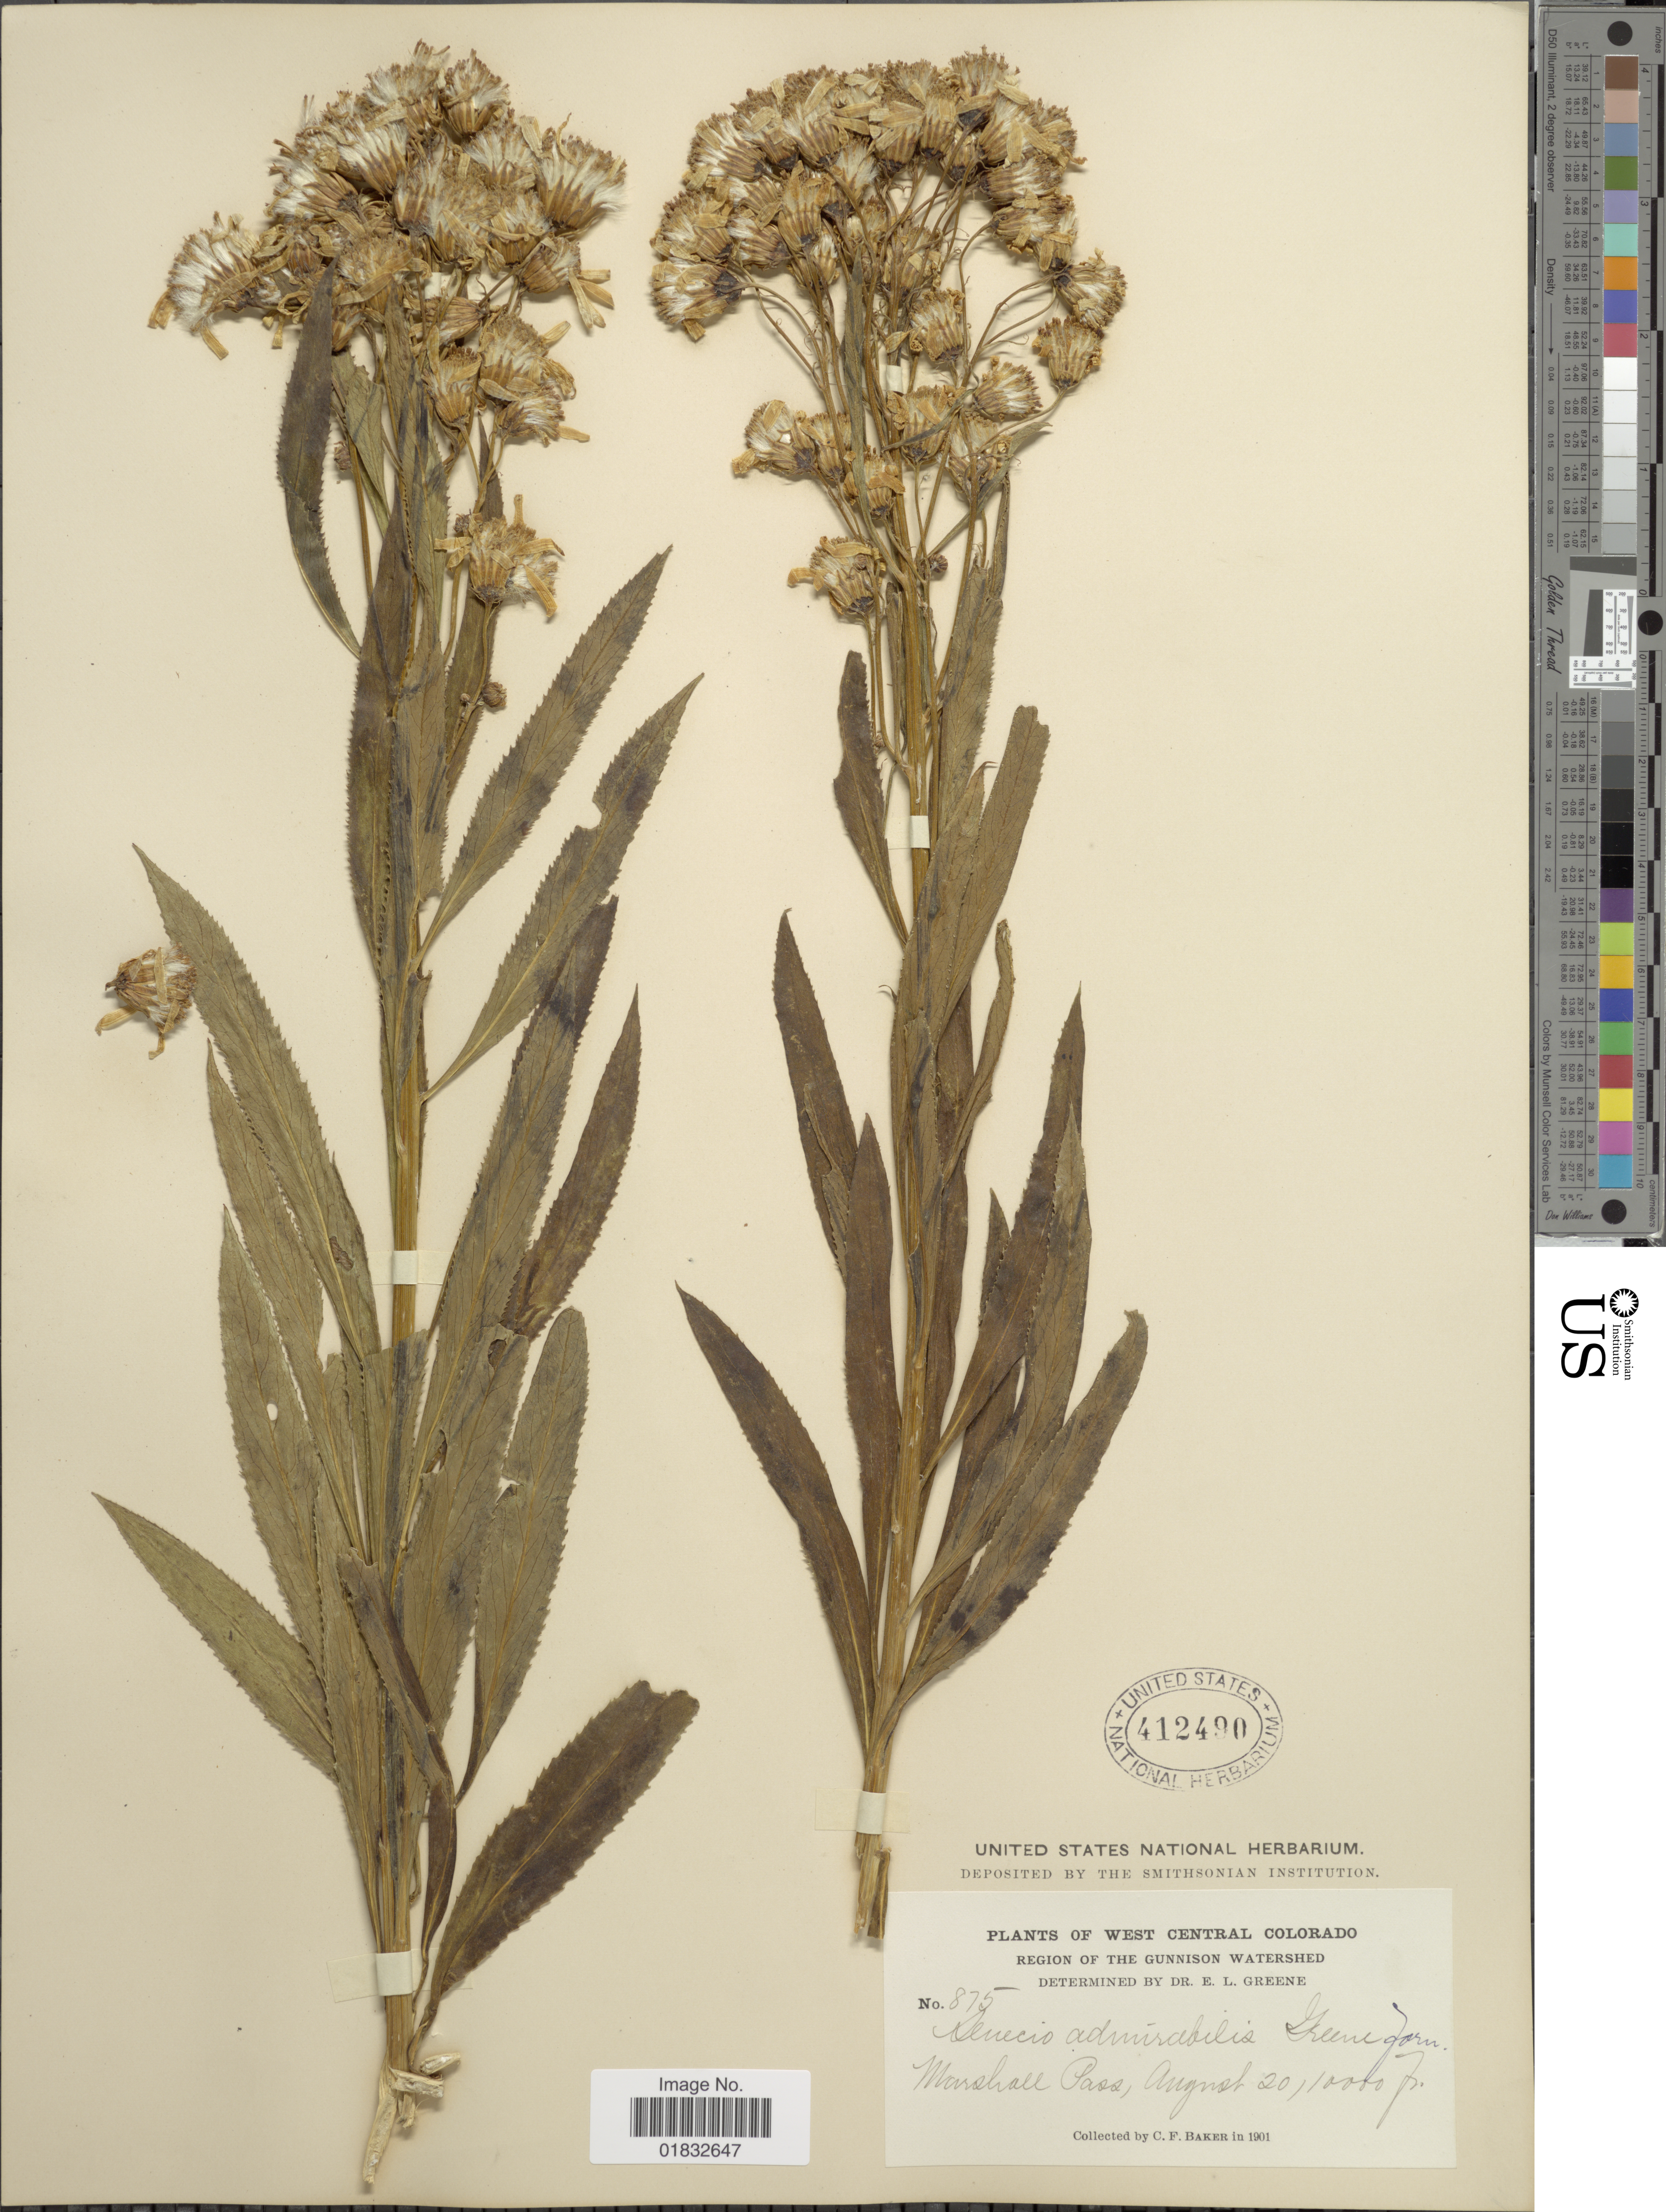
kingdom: Plantae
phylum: Tracheophyta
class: Magnoliopsida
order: Asterales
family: Asteraceae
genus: Senecio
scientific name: Senecio serra var. admirabilis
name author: (Greene) A. Nelson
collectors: C. F. Baker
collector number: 875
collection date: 1901-08-20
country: United States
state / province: Colorado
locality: Western Central Colorado, Region of The Gunnison Watershed, Marshall Pass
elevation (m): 3048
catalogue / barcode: US 412490